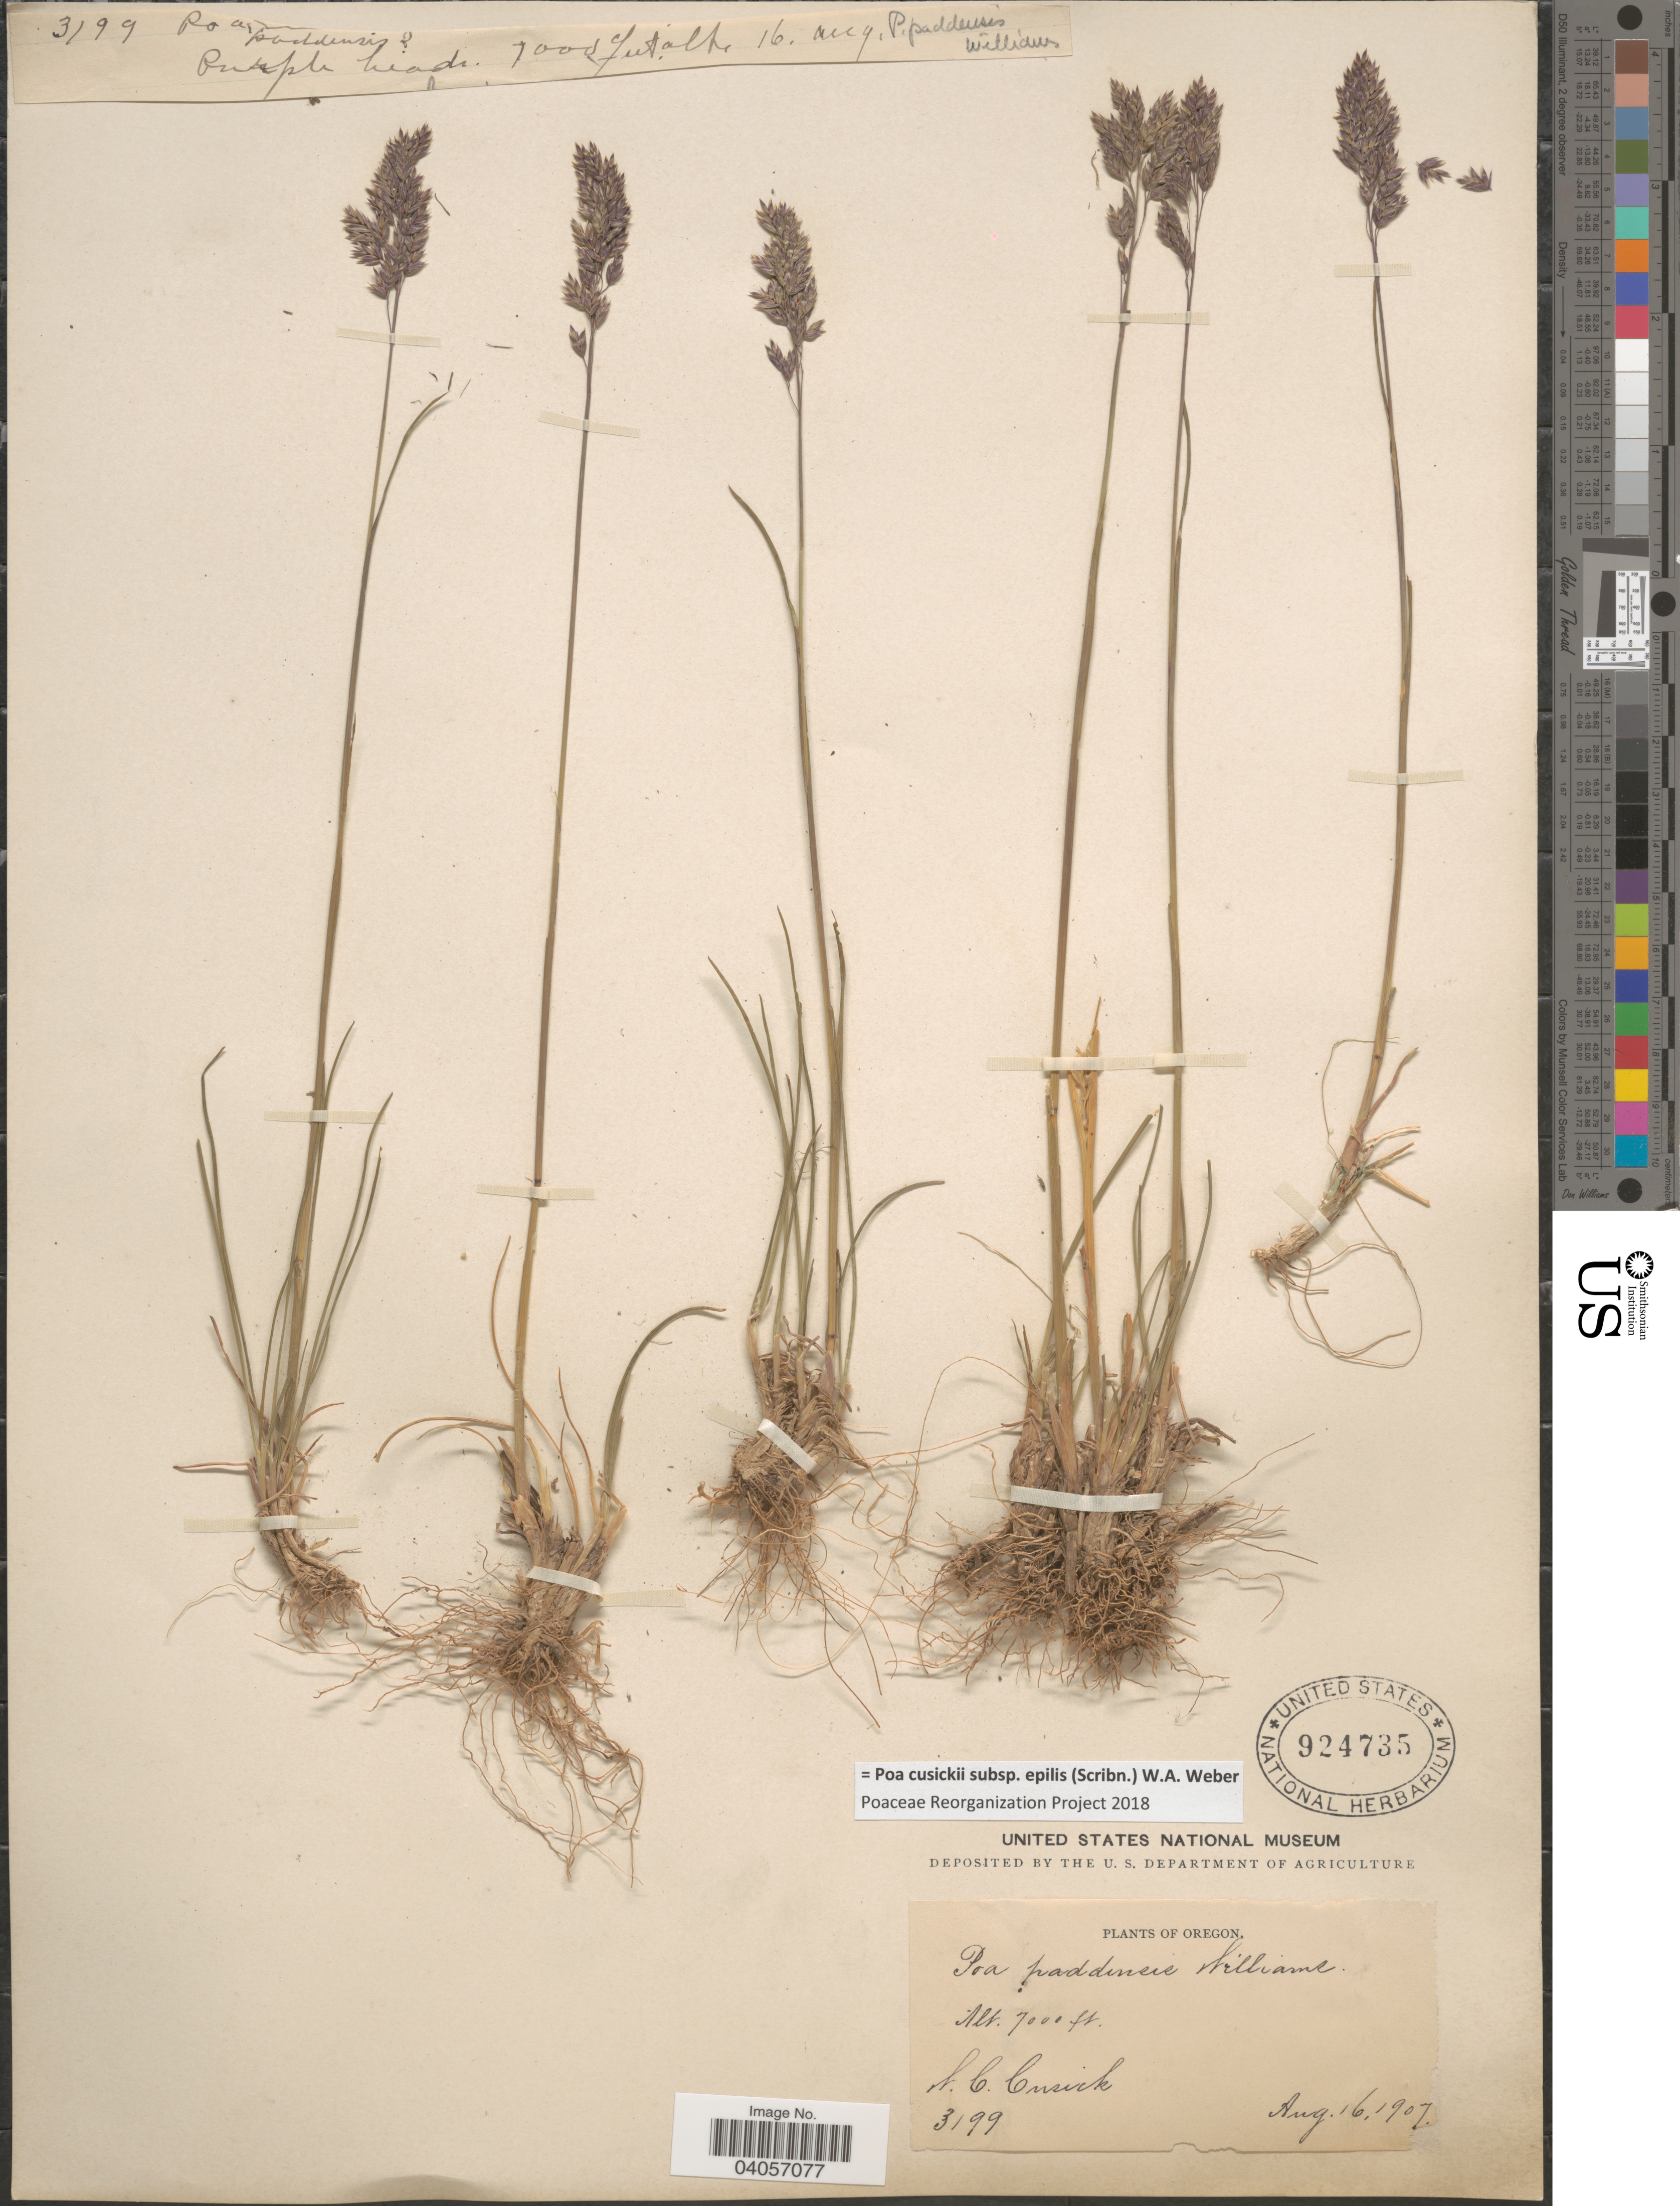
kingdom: Plantae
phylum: Tracheophyta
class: Liliopsida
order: Poales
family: Poaceae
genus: Poa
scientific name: Poa cusickii subsp. pallida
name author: Soreng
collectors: W. C. Cusick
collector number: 3199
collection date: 1907-08-16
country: United States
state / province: Oregon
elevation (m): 2134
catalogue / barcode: US 924735